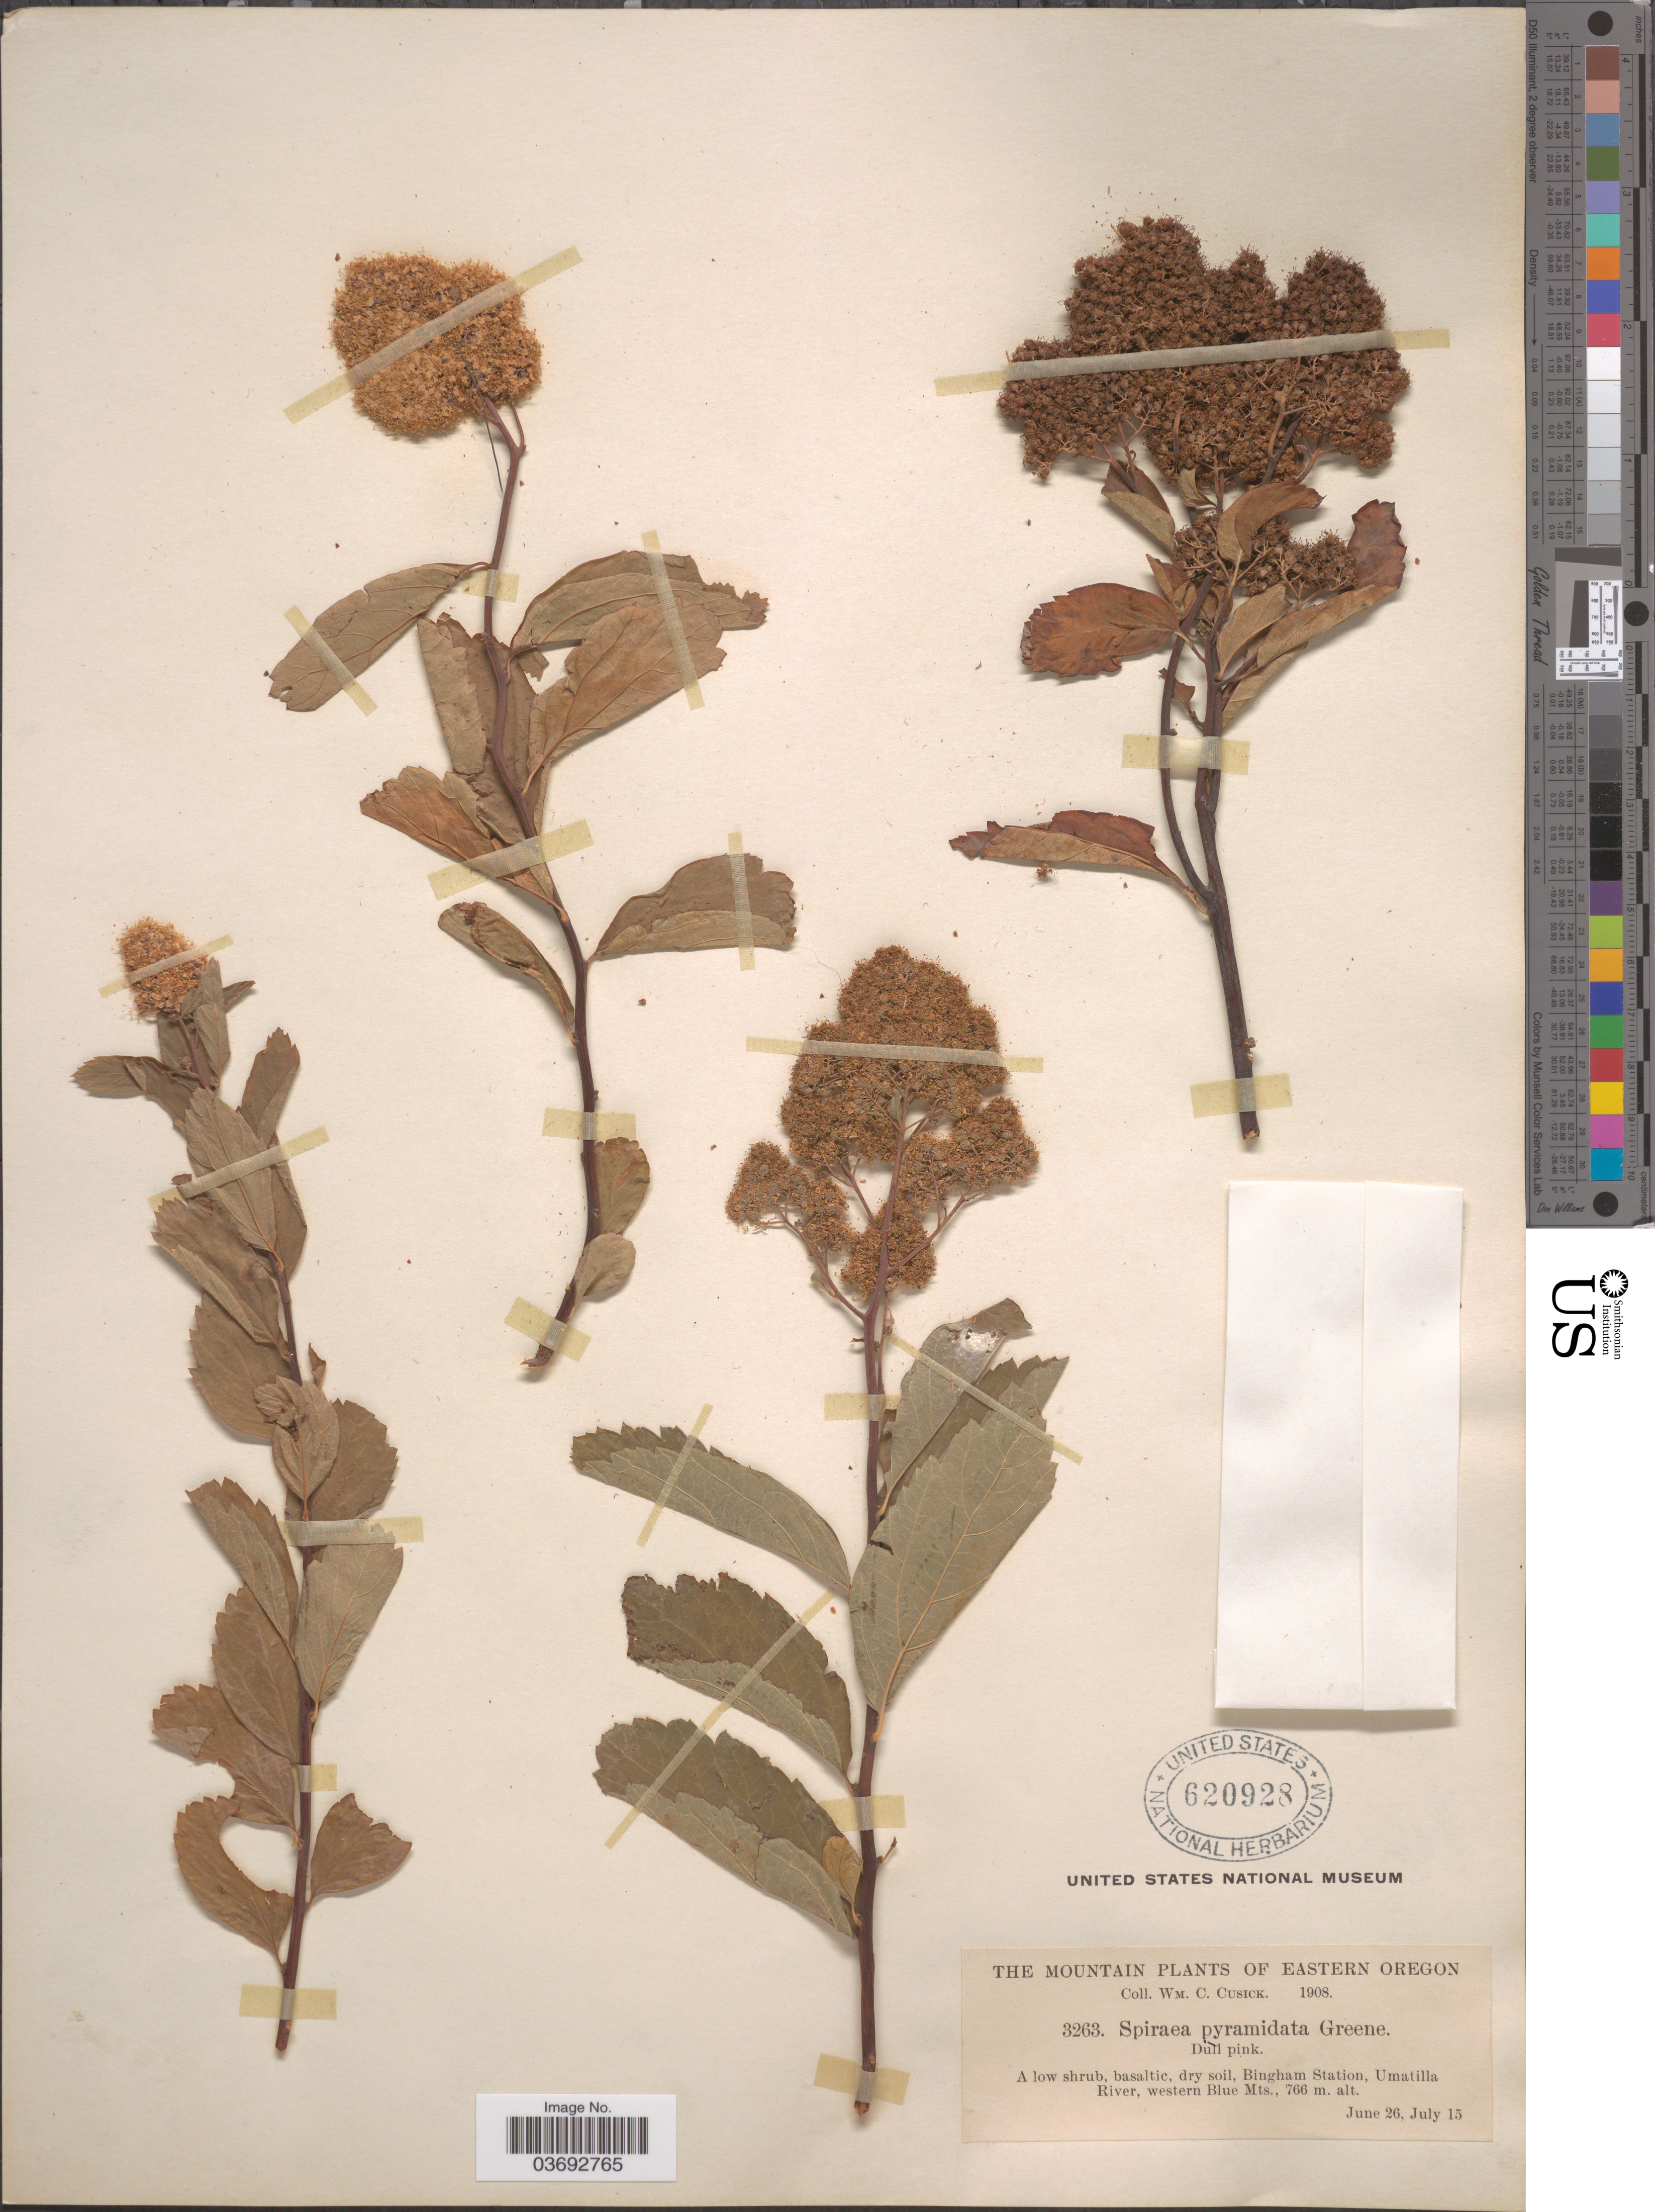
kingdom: Plantae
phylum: Tracheophyta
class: Magnoliopsida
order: Rosales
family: Rosaceae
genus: Spiraea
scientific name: Spiraea pyramidata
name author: Greene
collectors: W. C. Cusick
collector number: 3263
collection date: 1908-06-26/1908-07-15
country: United States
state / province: Oregon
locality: The Mountain. Eastern Oregon. Bingham Station, Umatilla River, western Blue Mts.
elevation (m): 766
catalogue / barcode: US 620928